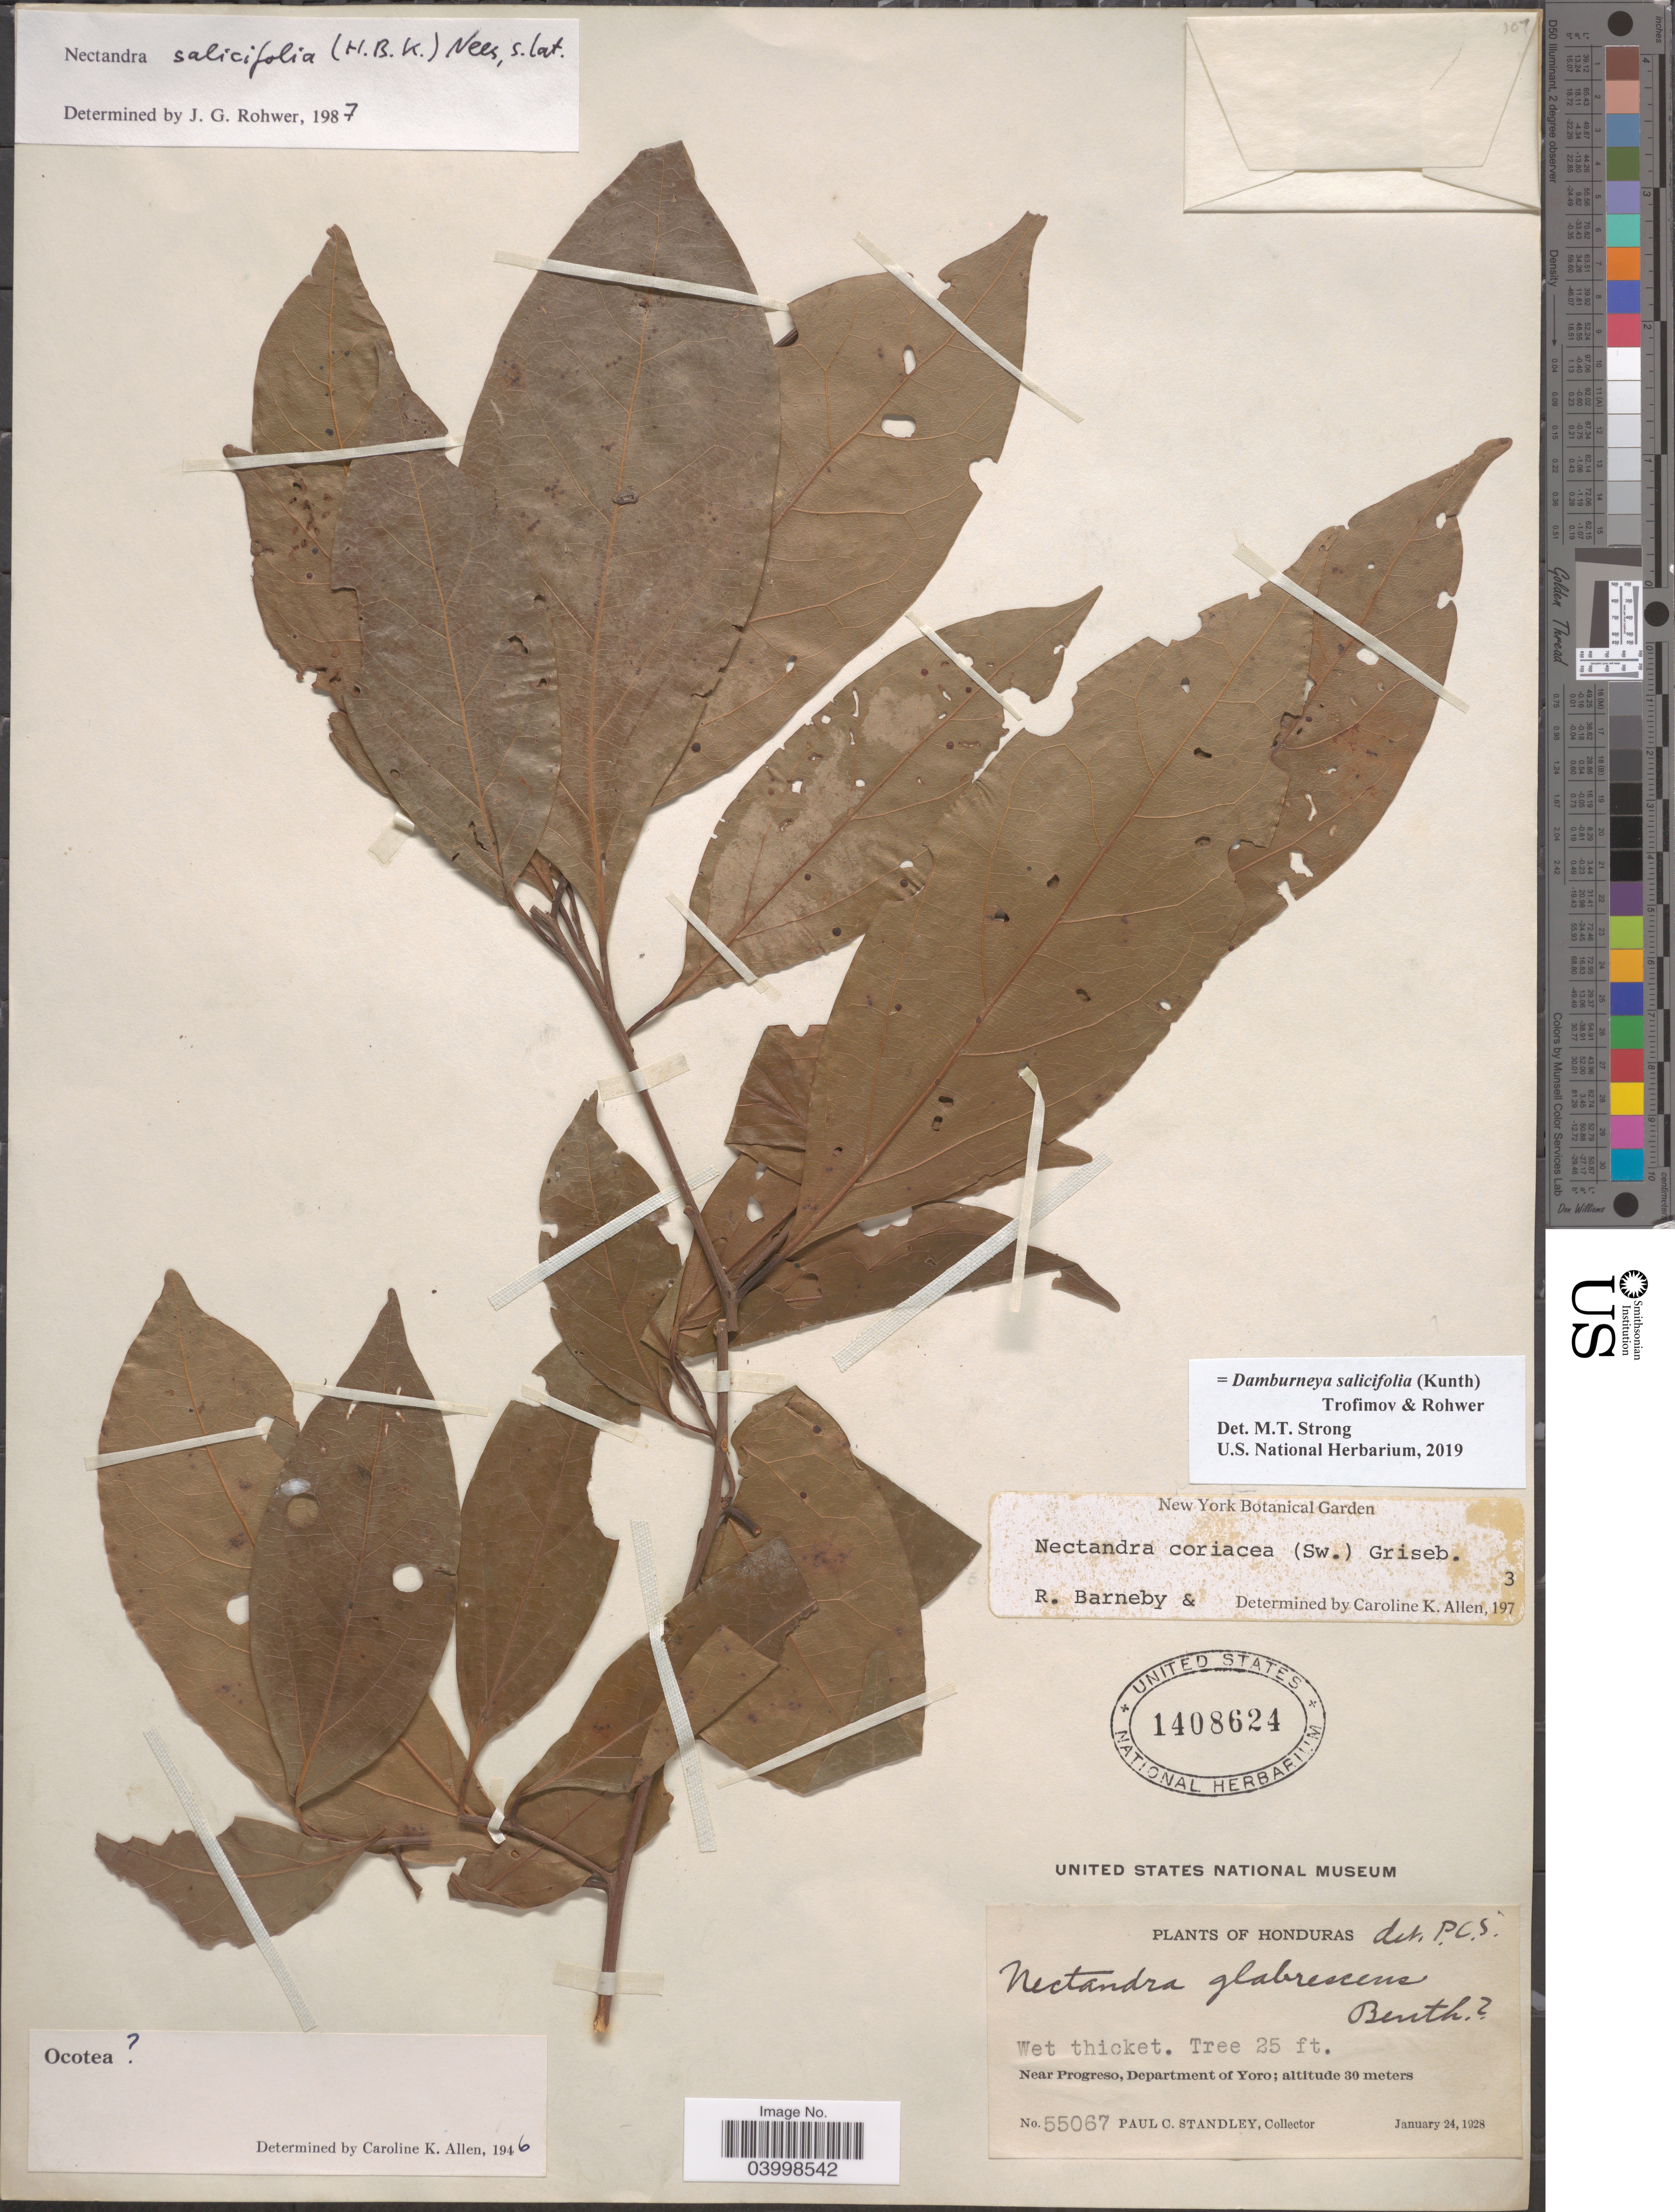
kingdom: Plantae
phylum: Tracheophyta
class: Magnoliopsida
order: Laurales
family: Lauraceae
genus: Damburneya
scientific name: Damburneya salicifolia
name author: (Kunth) Trofimov & Rohwer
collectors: P. C. Standley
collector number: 55067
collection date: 1928-01-24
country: Honduras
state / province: Yoro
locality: Near Progreso, Department of Yoro.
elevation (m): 30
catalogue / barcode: US 1408624